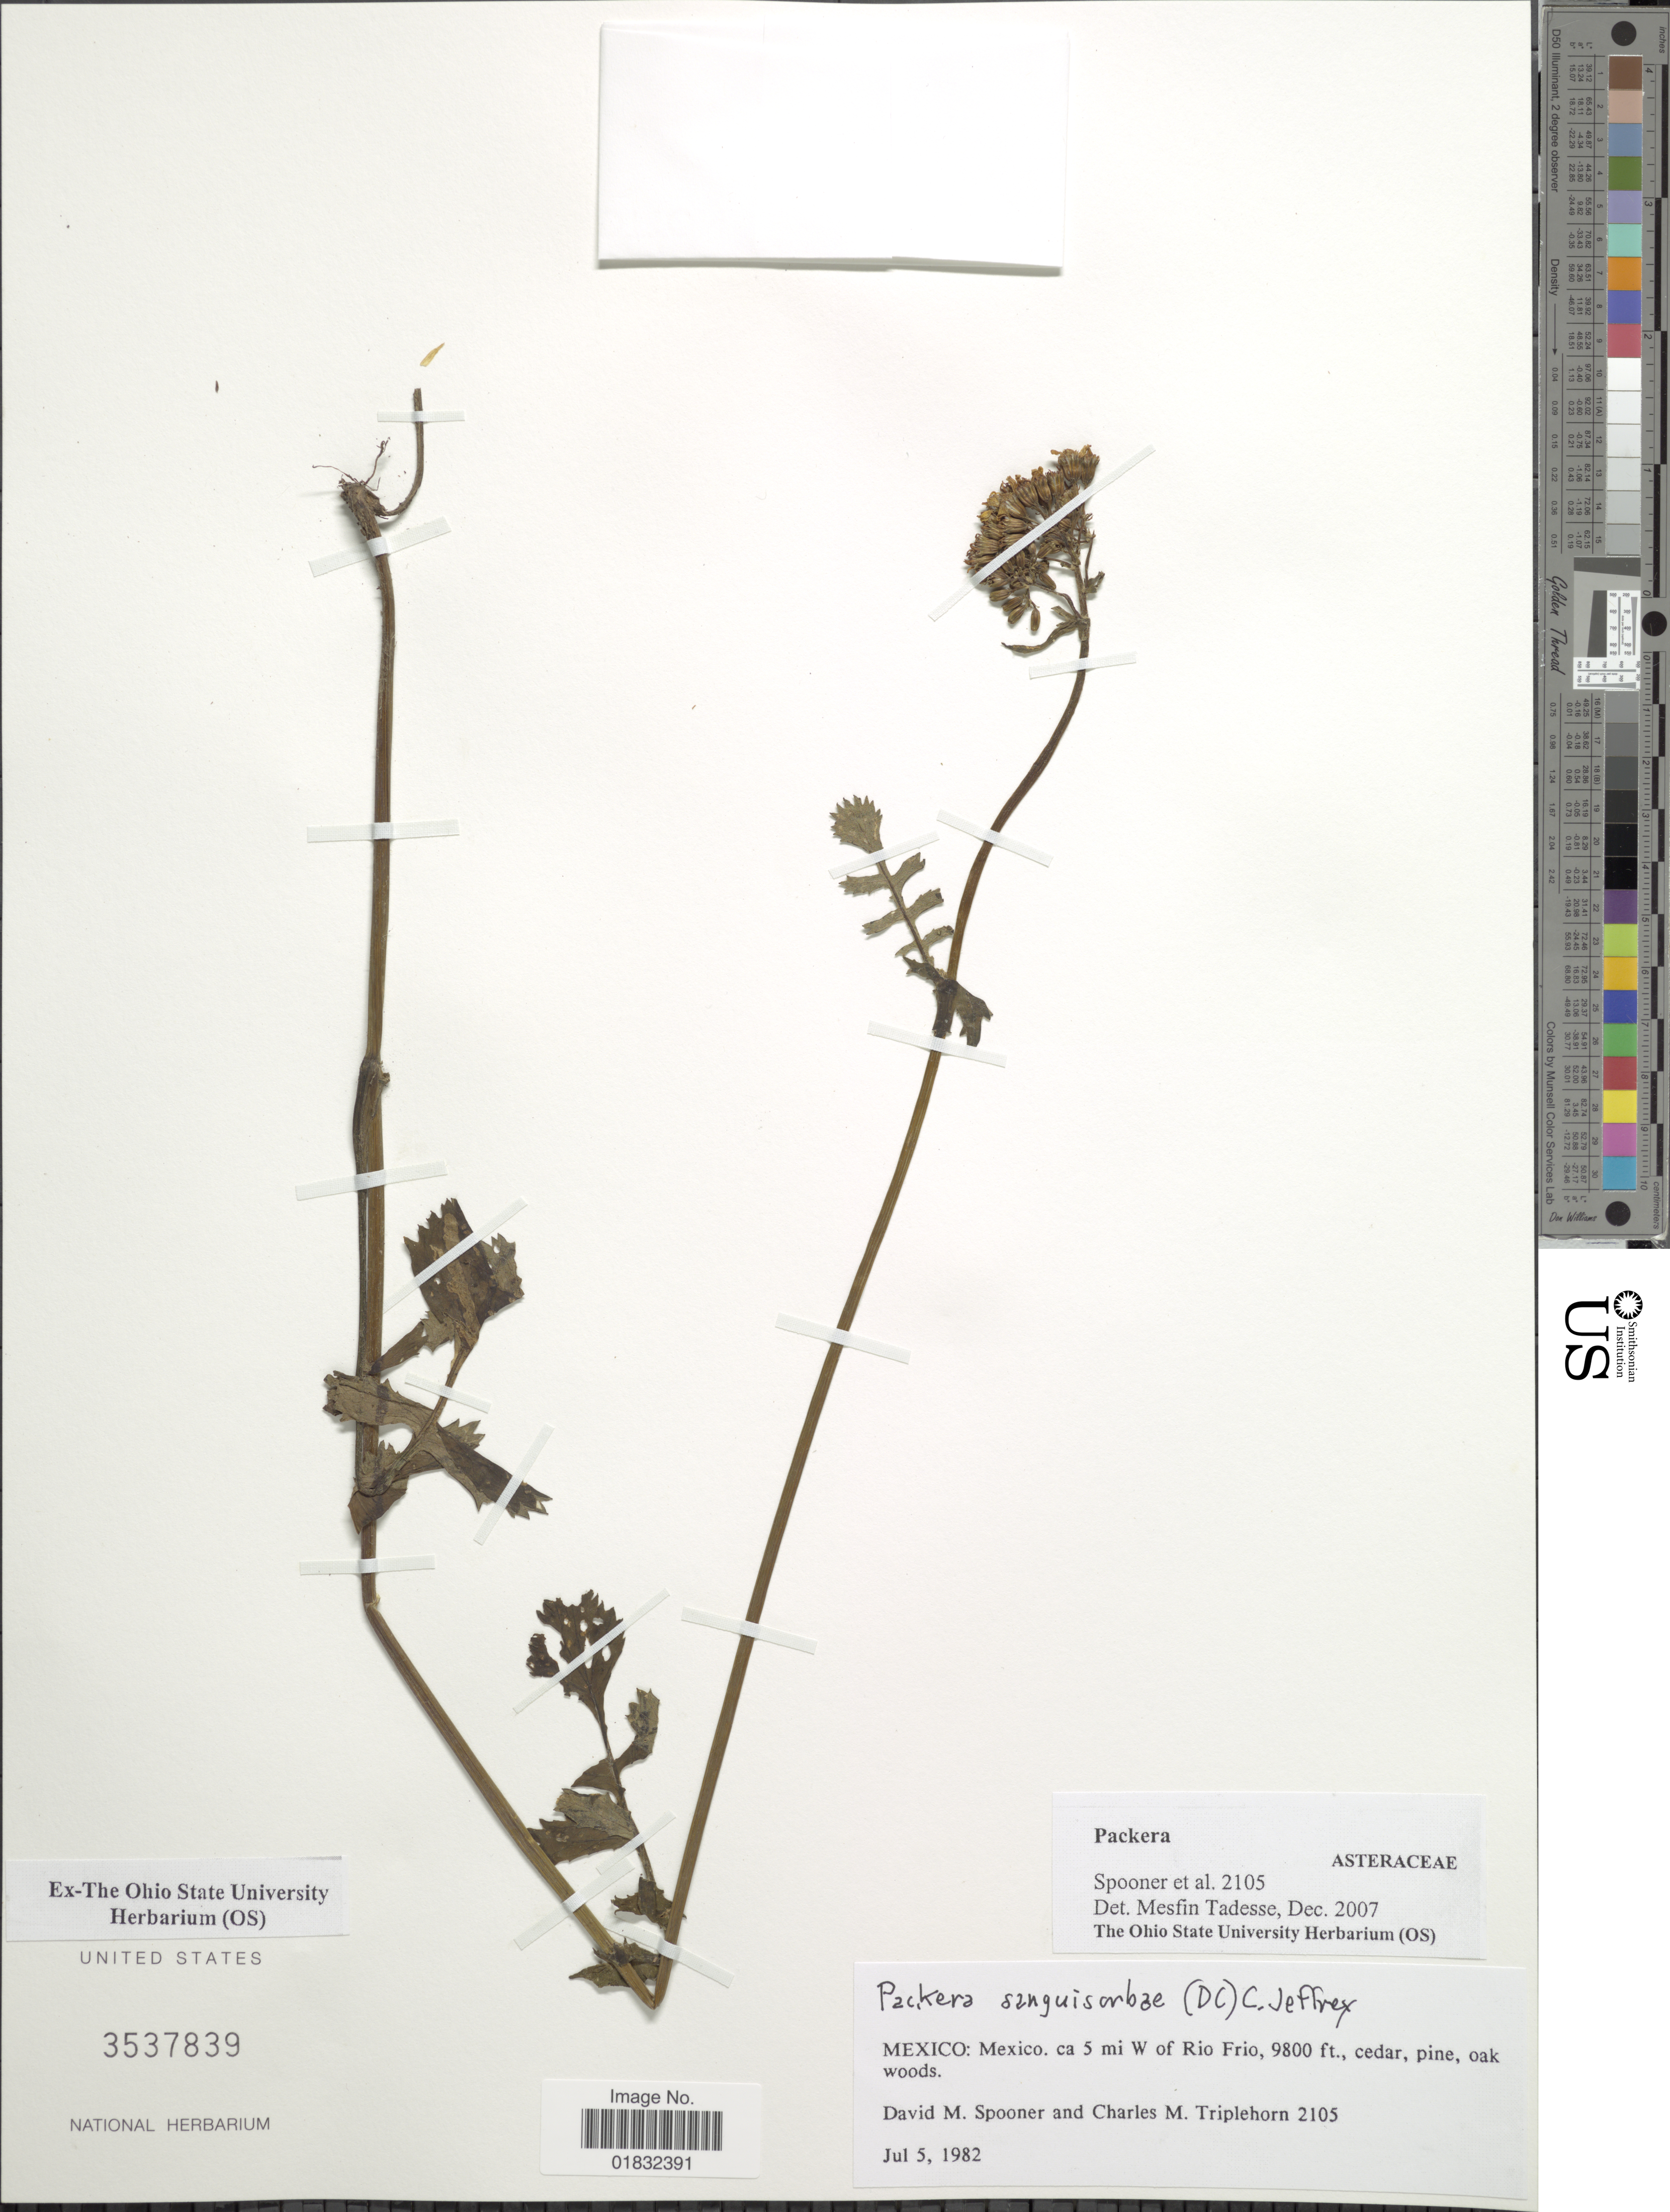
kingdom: Plantae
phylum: Tracheophyta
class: Magnoliopsida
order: Asterales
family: Asteraceae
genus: Packera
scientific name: Packera sanguisorbae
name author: (DC.) C. Jeffrey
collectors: D. Spooner & Triplehorn, C.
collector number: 2105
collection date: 1982-05-05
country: Mexico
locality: Ca 5 mi W of Rio Frio, cedar, pine, oak woods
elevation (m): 2987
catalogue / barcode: US 3537839